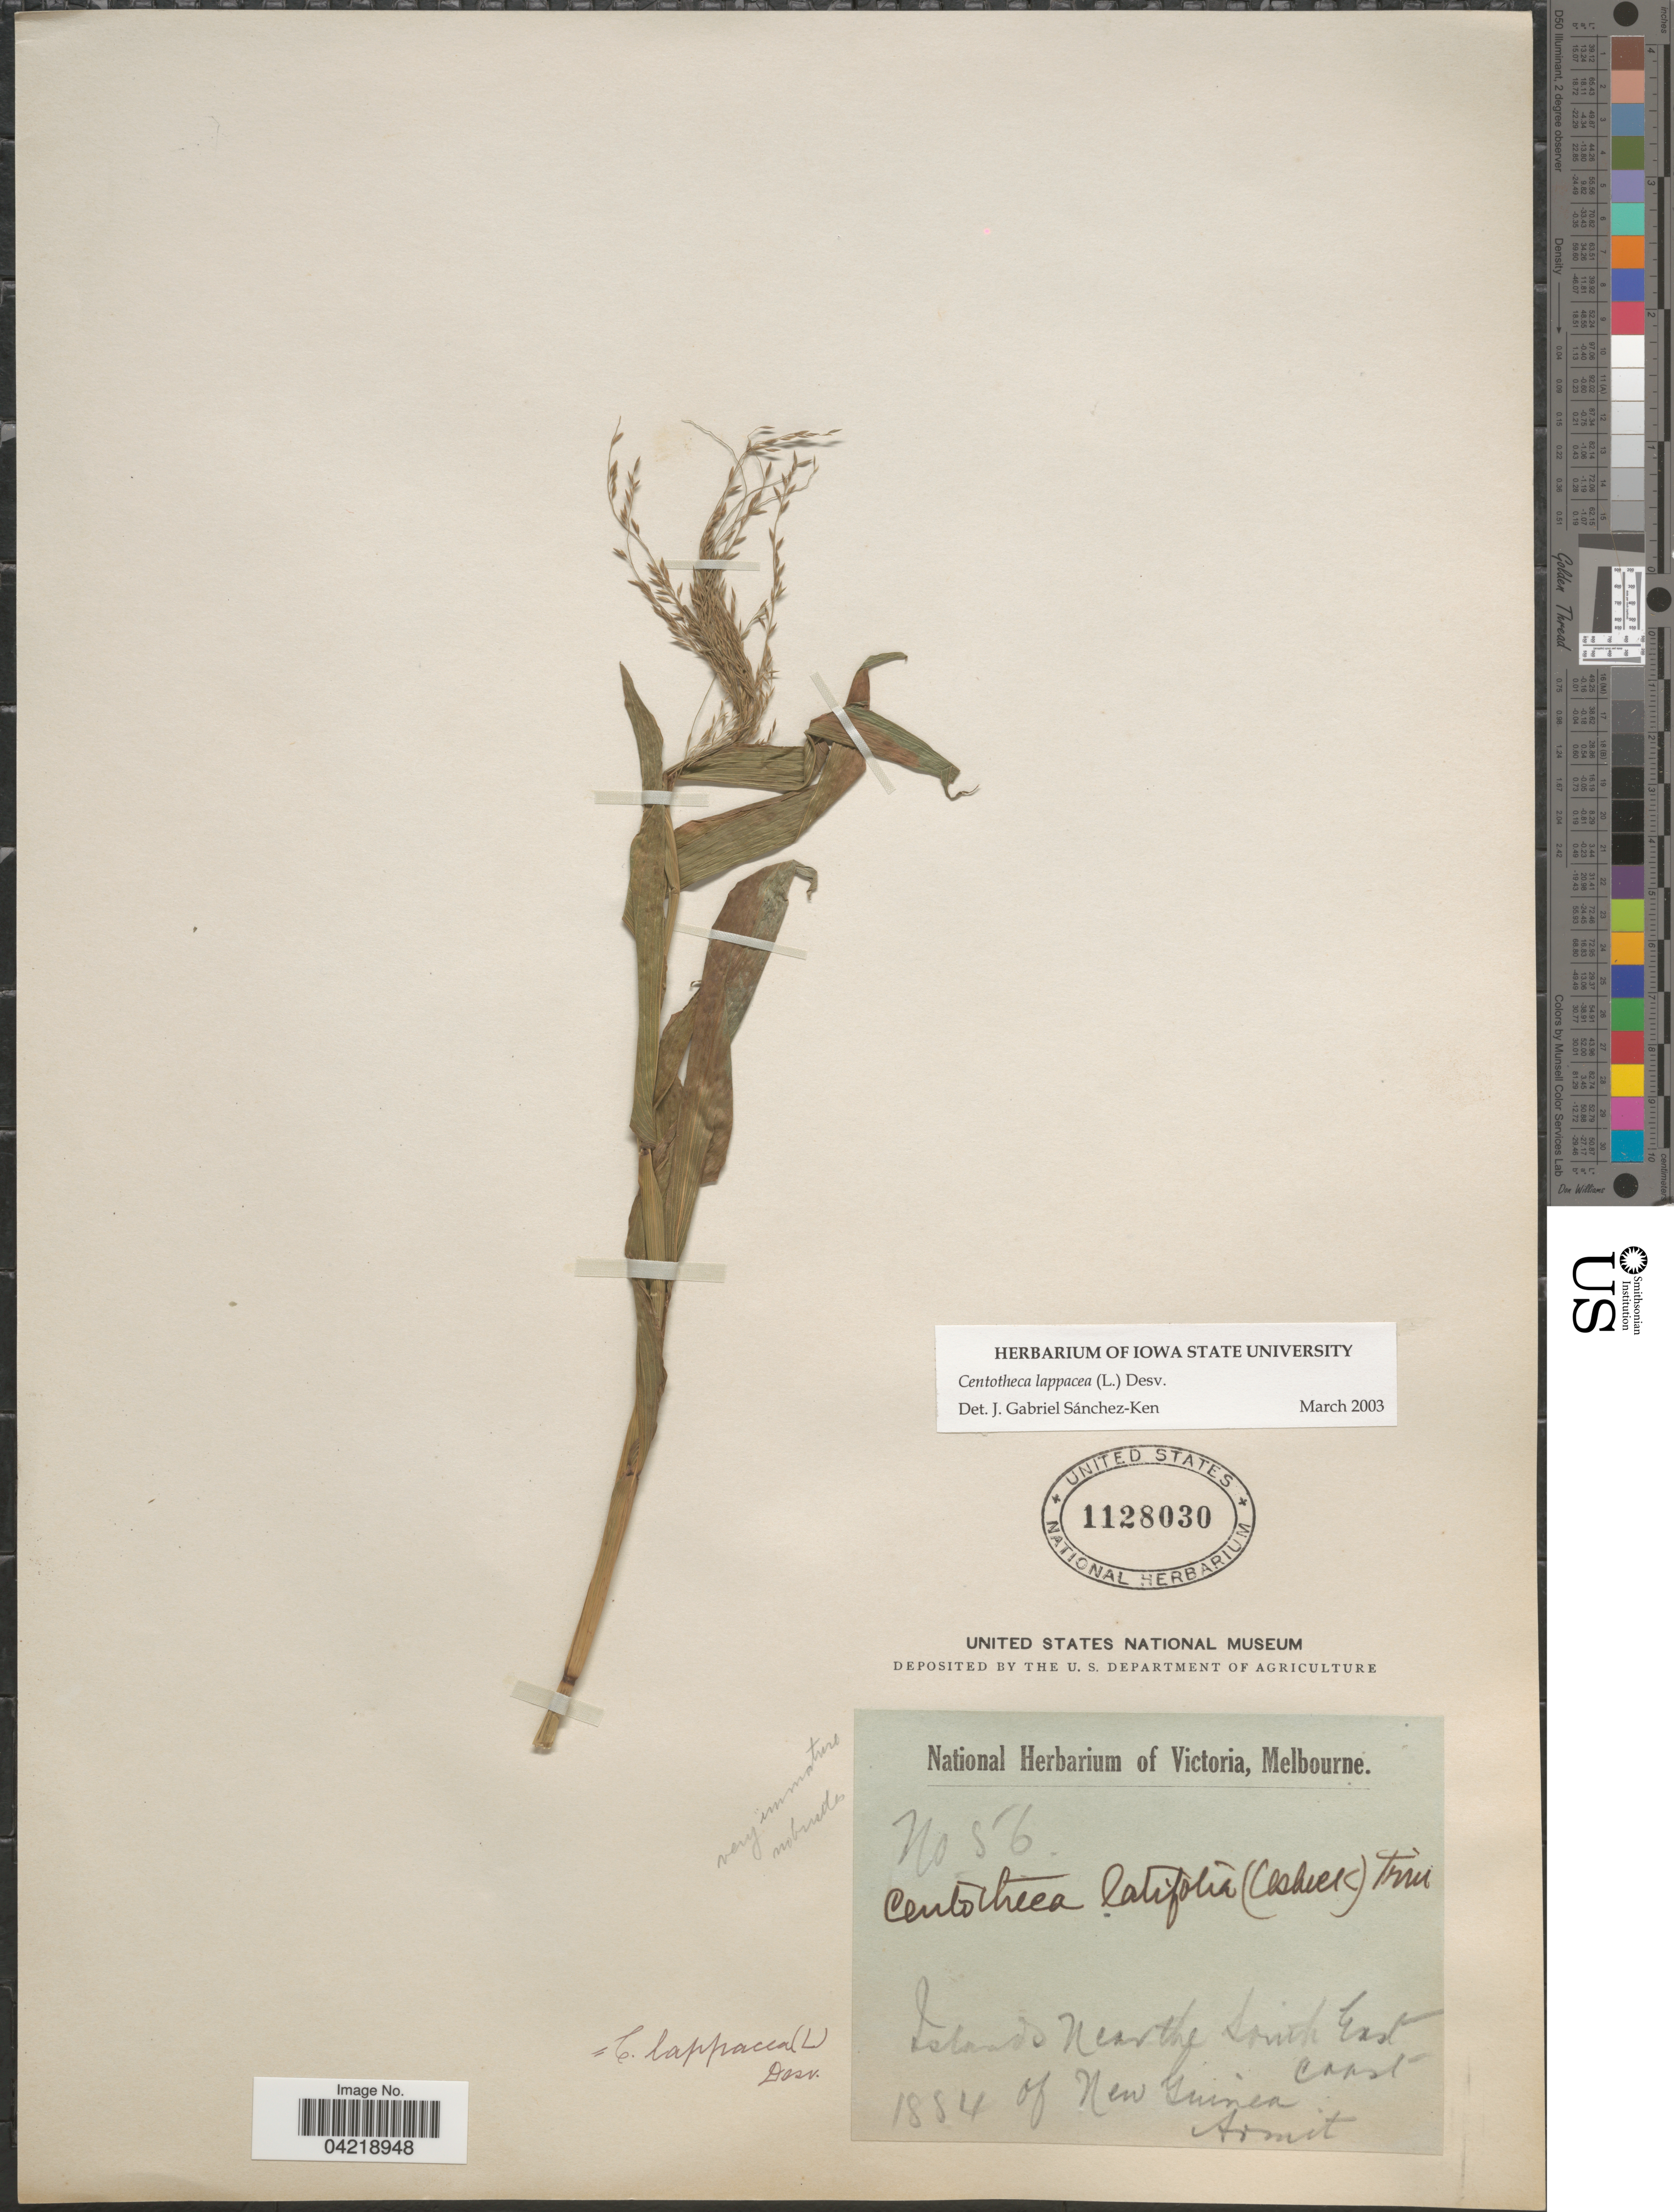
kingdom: Plantae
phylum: Tracheophyta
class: Liliopsida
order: Poales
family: Poaceae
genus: Centotheca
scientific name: Centotheca lappacea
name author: (L.) Desv.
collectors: Armit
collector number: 56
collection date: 1884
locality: Islands near the South East Coast of New Guinea.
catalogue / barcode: US 1128030